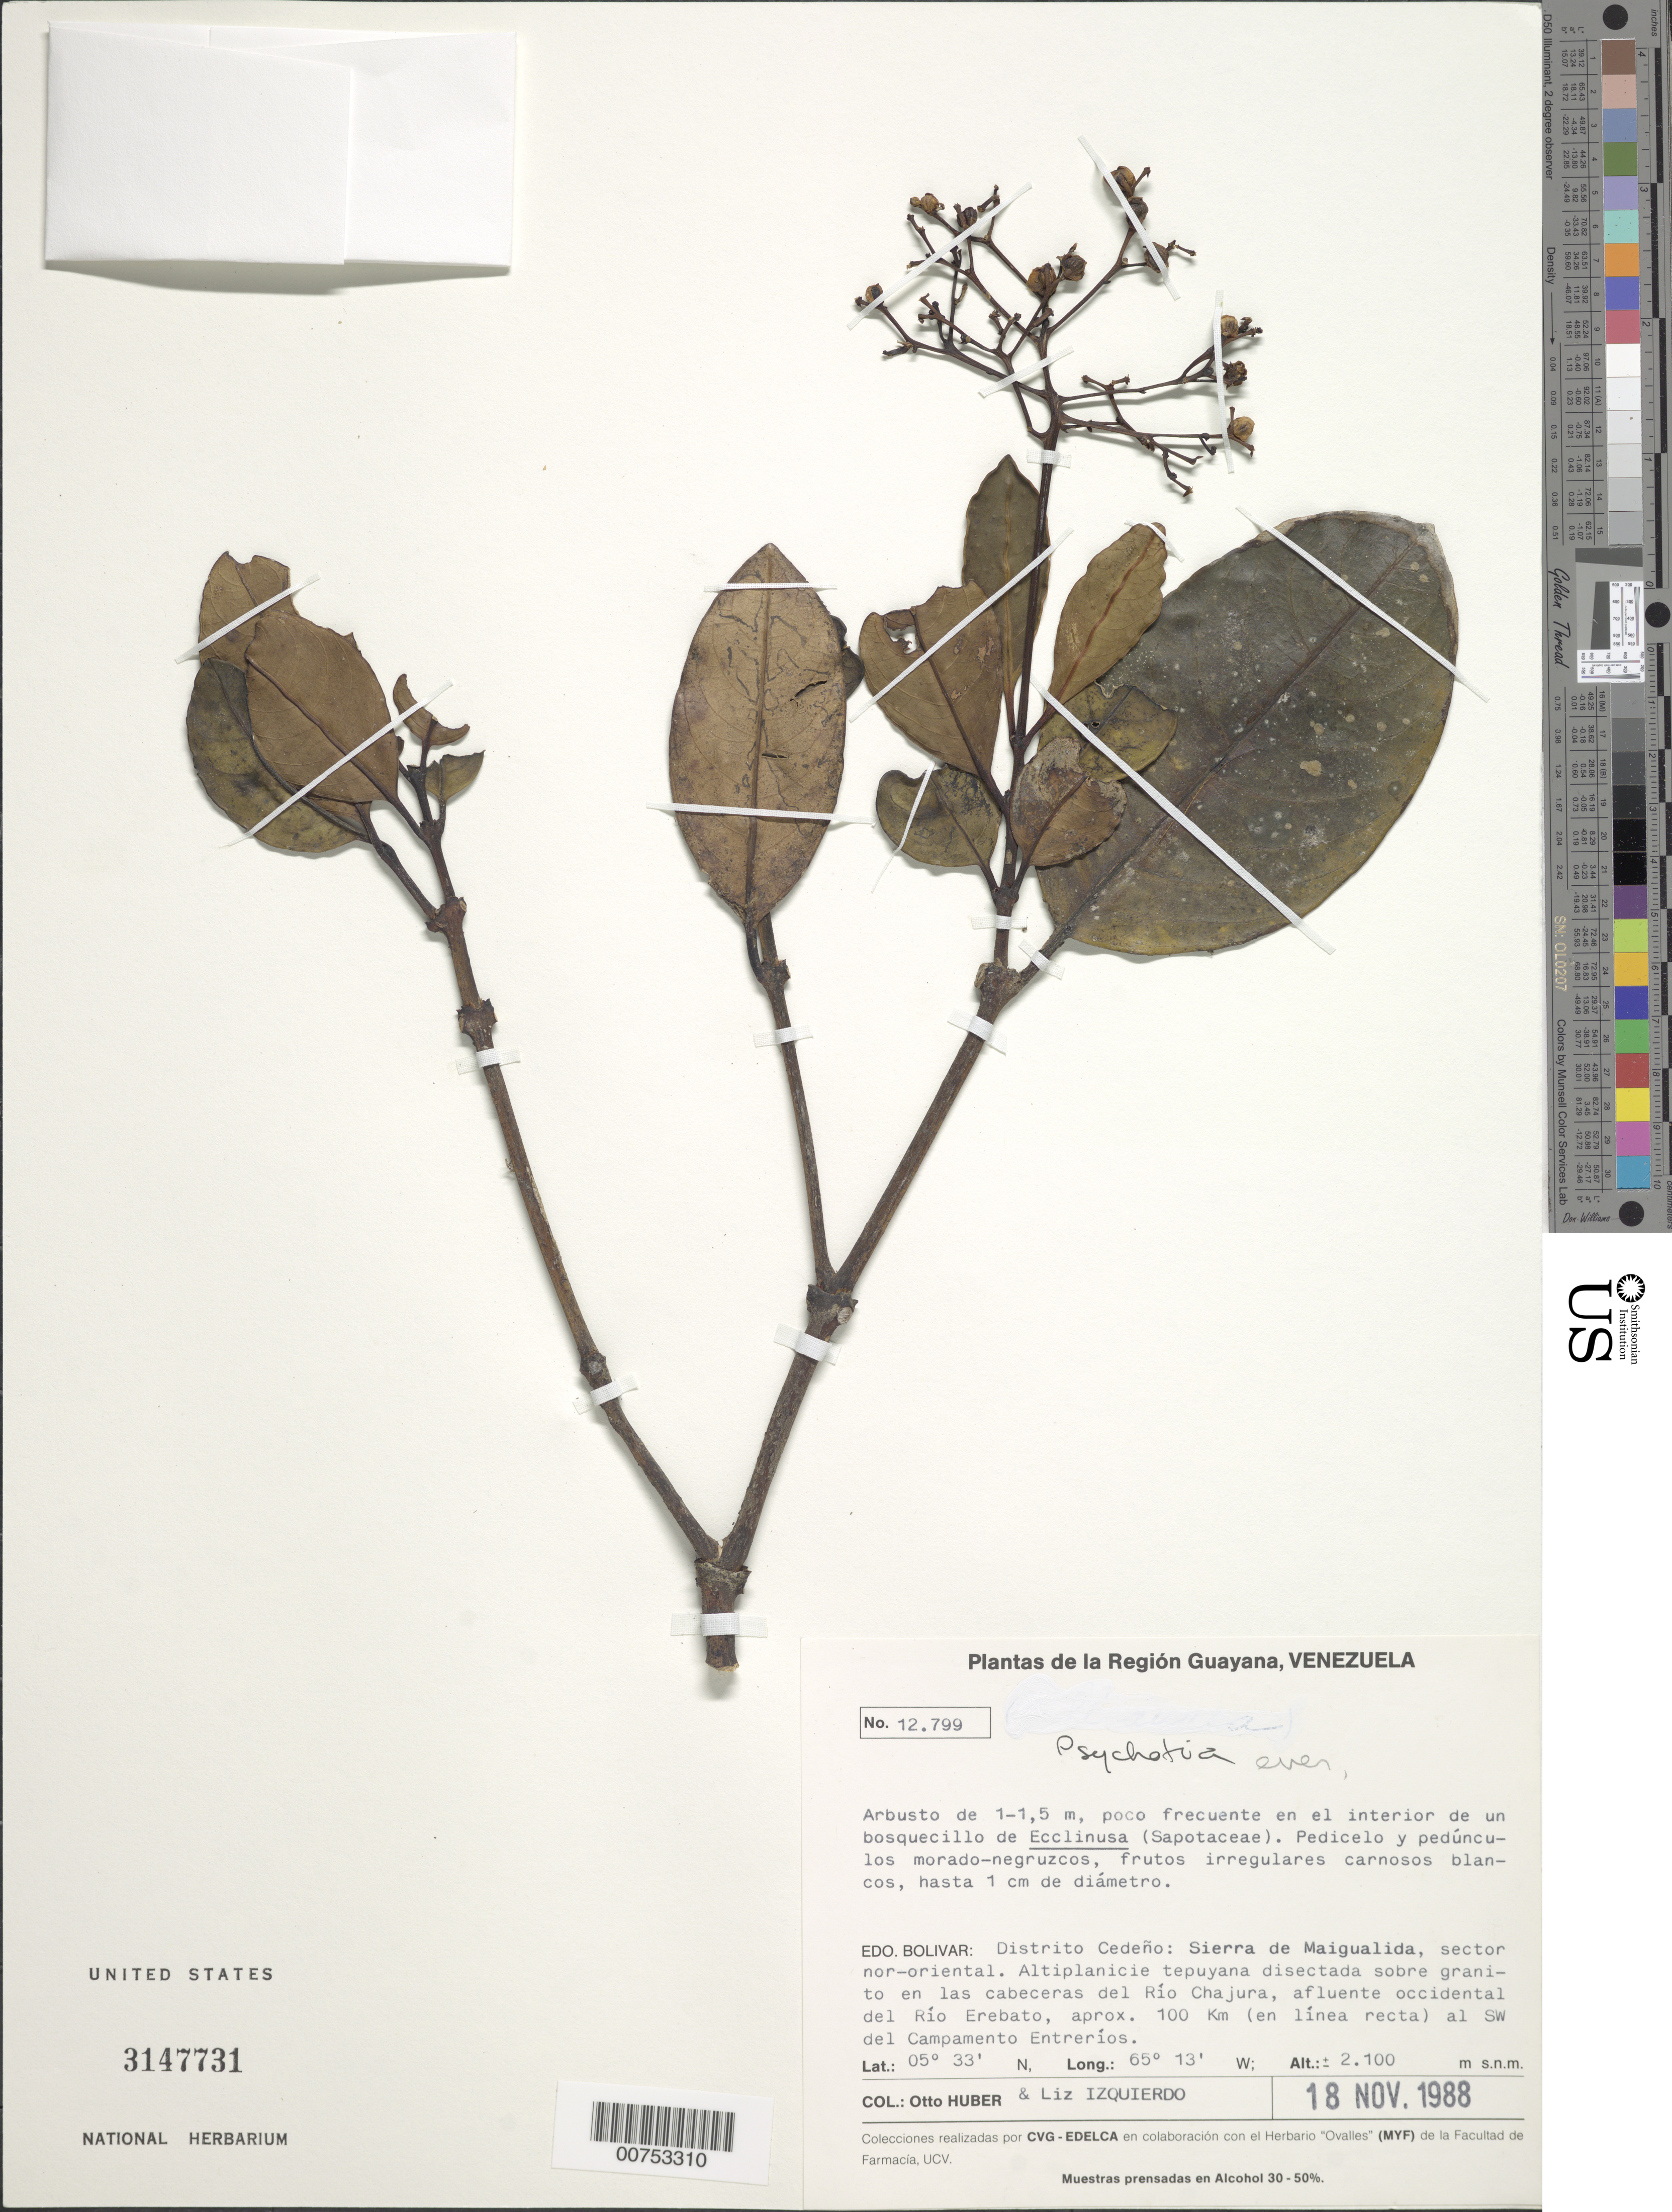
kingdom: Plantae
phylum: Tracheophyta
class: Magnoliopsida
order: Gentianales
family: Rubiaceae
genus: Psychotria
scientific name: Psychotria sp.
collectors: O. Huber & L. Izquierdo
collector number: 12799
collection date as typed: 18-Nov-88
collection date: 1988-11-18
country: Venezuela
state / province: Bolívar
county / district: Cedeño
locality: Sierra de Maigualida, sector nor-oriental, cabeceras del Río Chajura, afluente occidental del Río Erebato, aprox. 100 km al SW del Campamento Entreríos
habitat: Interior de un bosquecillo de Ecclinusa (Sapotacea) altiplanicie tepuyana disectada sobre granito en las cabeceras del rio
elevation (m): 2100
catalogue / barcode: US 3147731